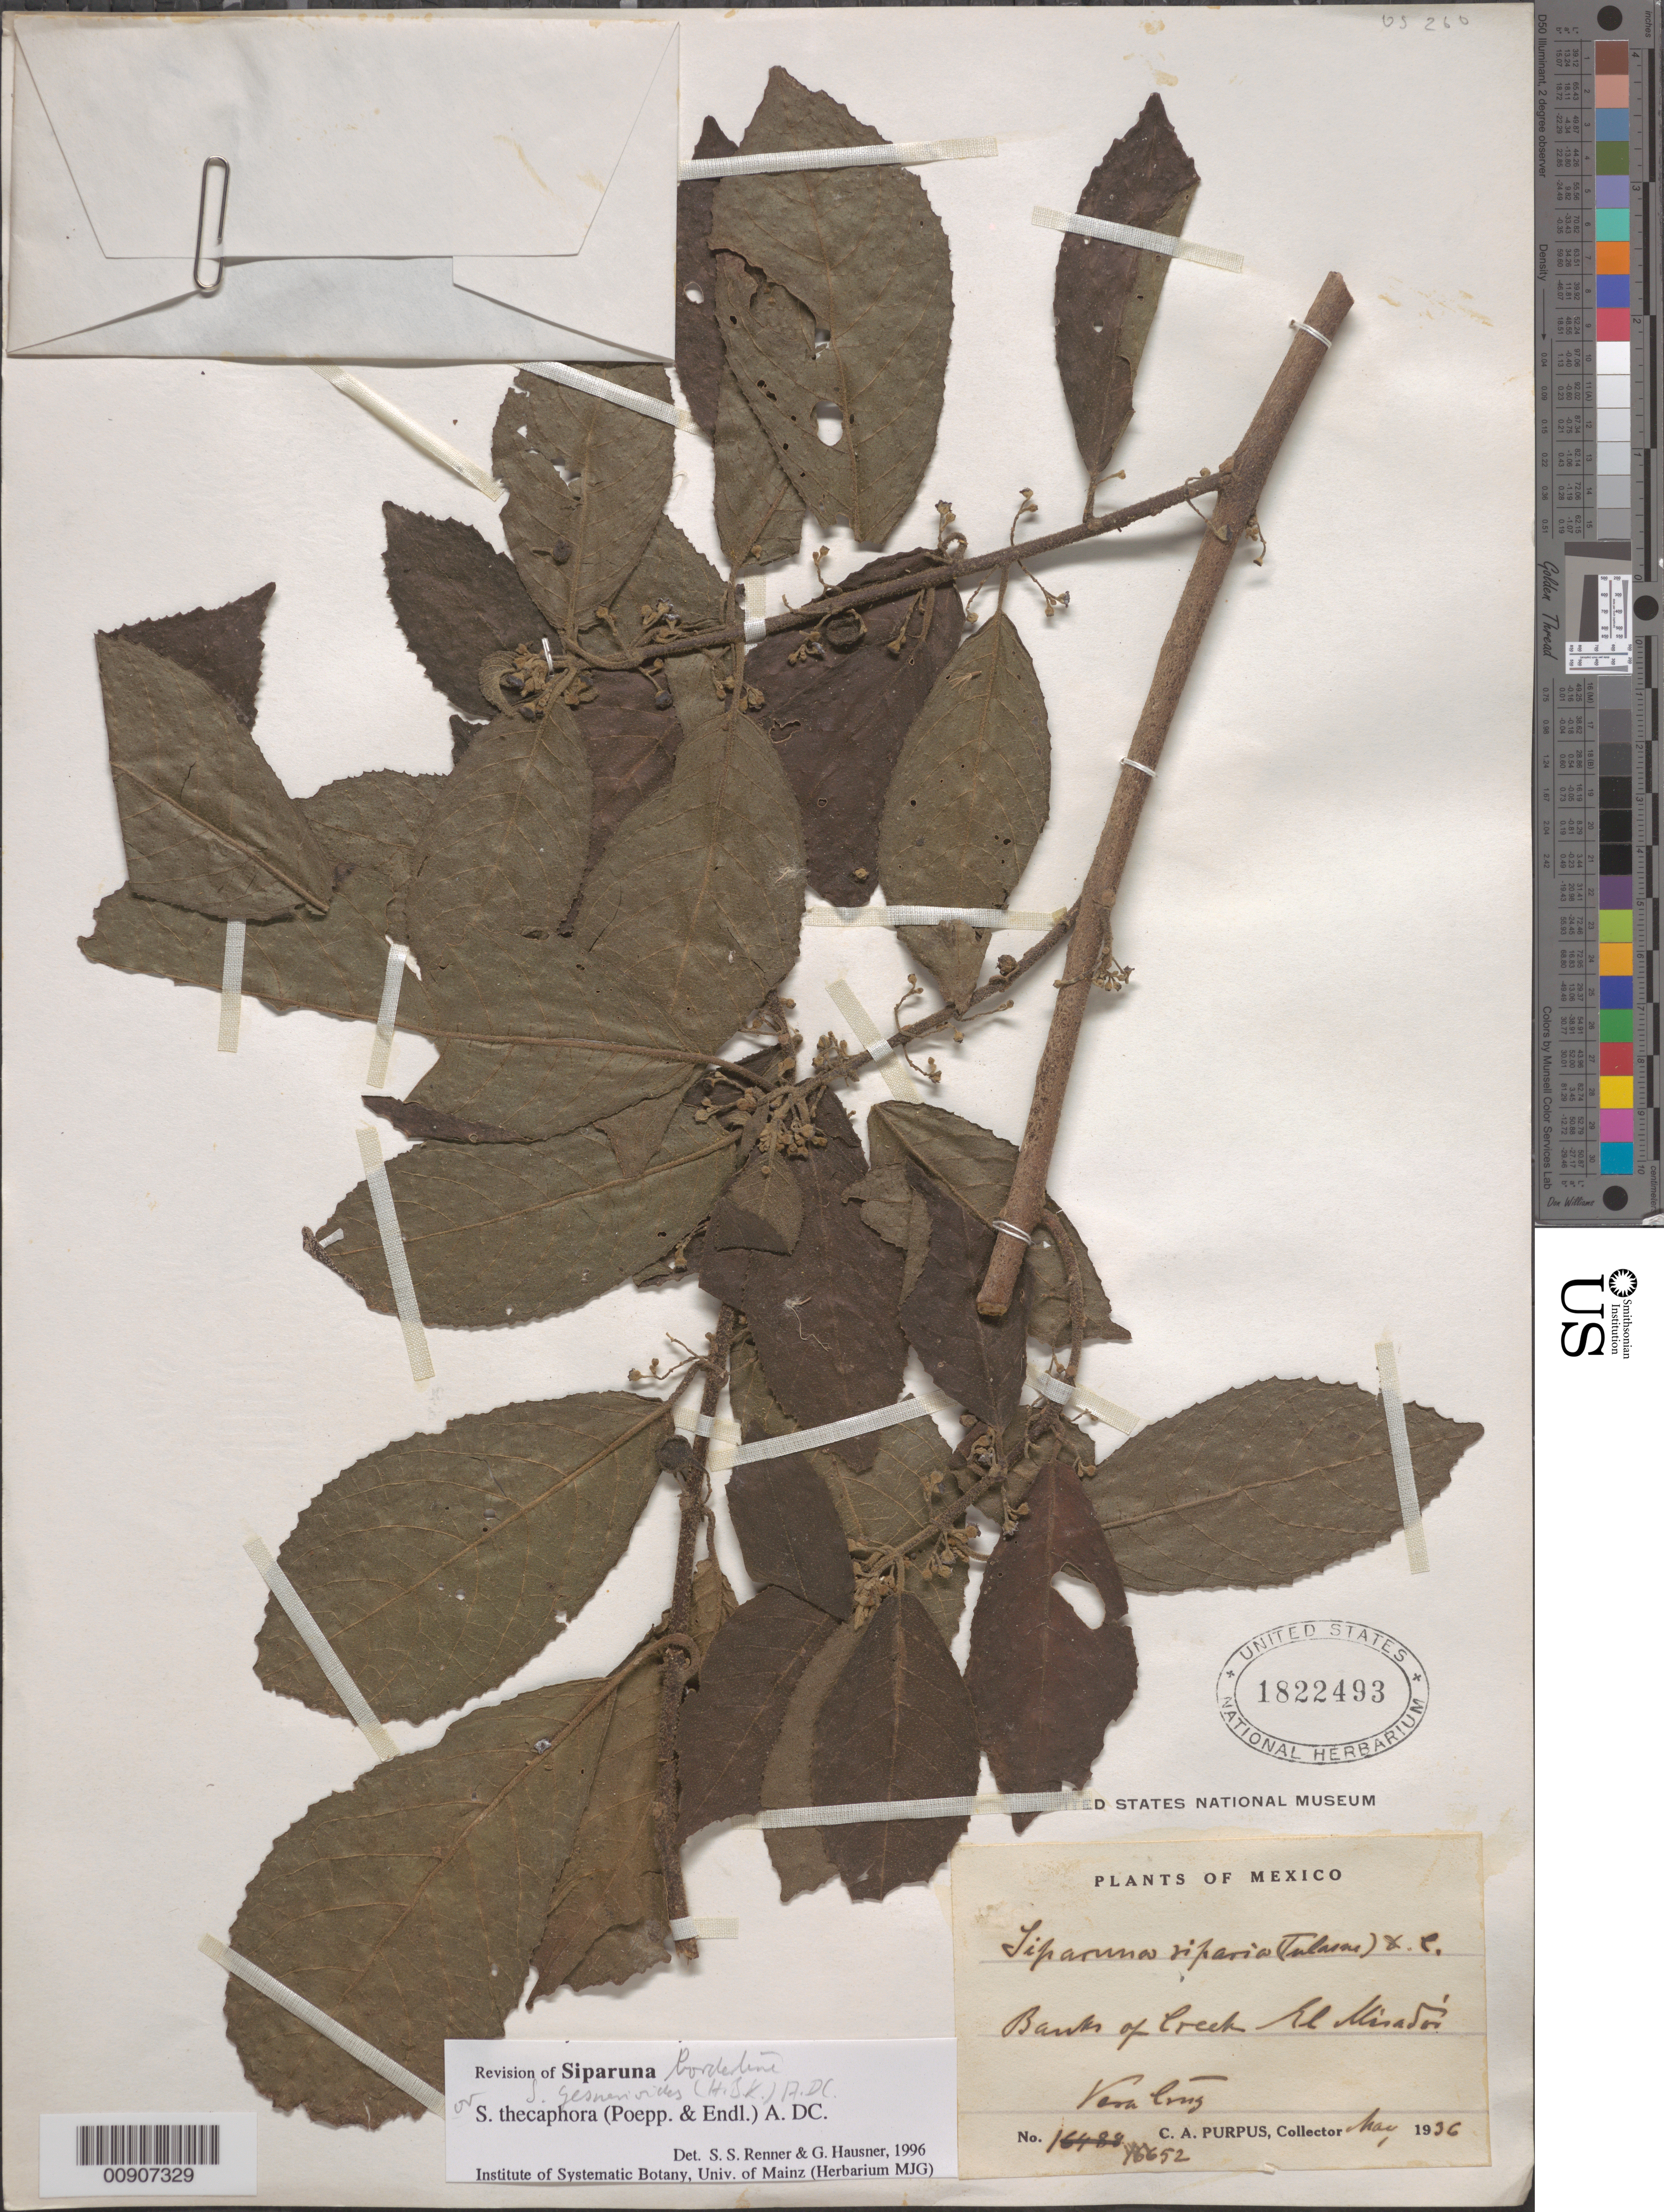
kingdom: Plantae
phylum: Tracheophyta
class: Magnoliopsida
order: Laurales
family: Siparunaceae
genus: Siparuna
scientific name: Siparuna thecaphora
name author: (Poepp. & Endl.) A. DC.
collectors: C. A. Purpus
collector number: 16652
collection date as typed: May 1936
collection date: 1936-05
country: Mexico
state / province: Veracruz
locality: El Mirador, Veracruz.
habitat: Banks of Creek.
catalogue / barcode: US 1822493